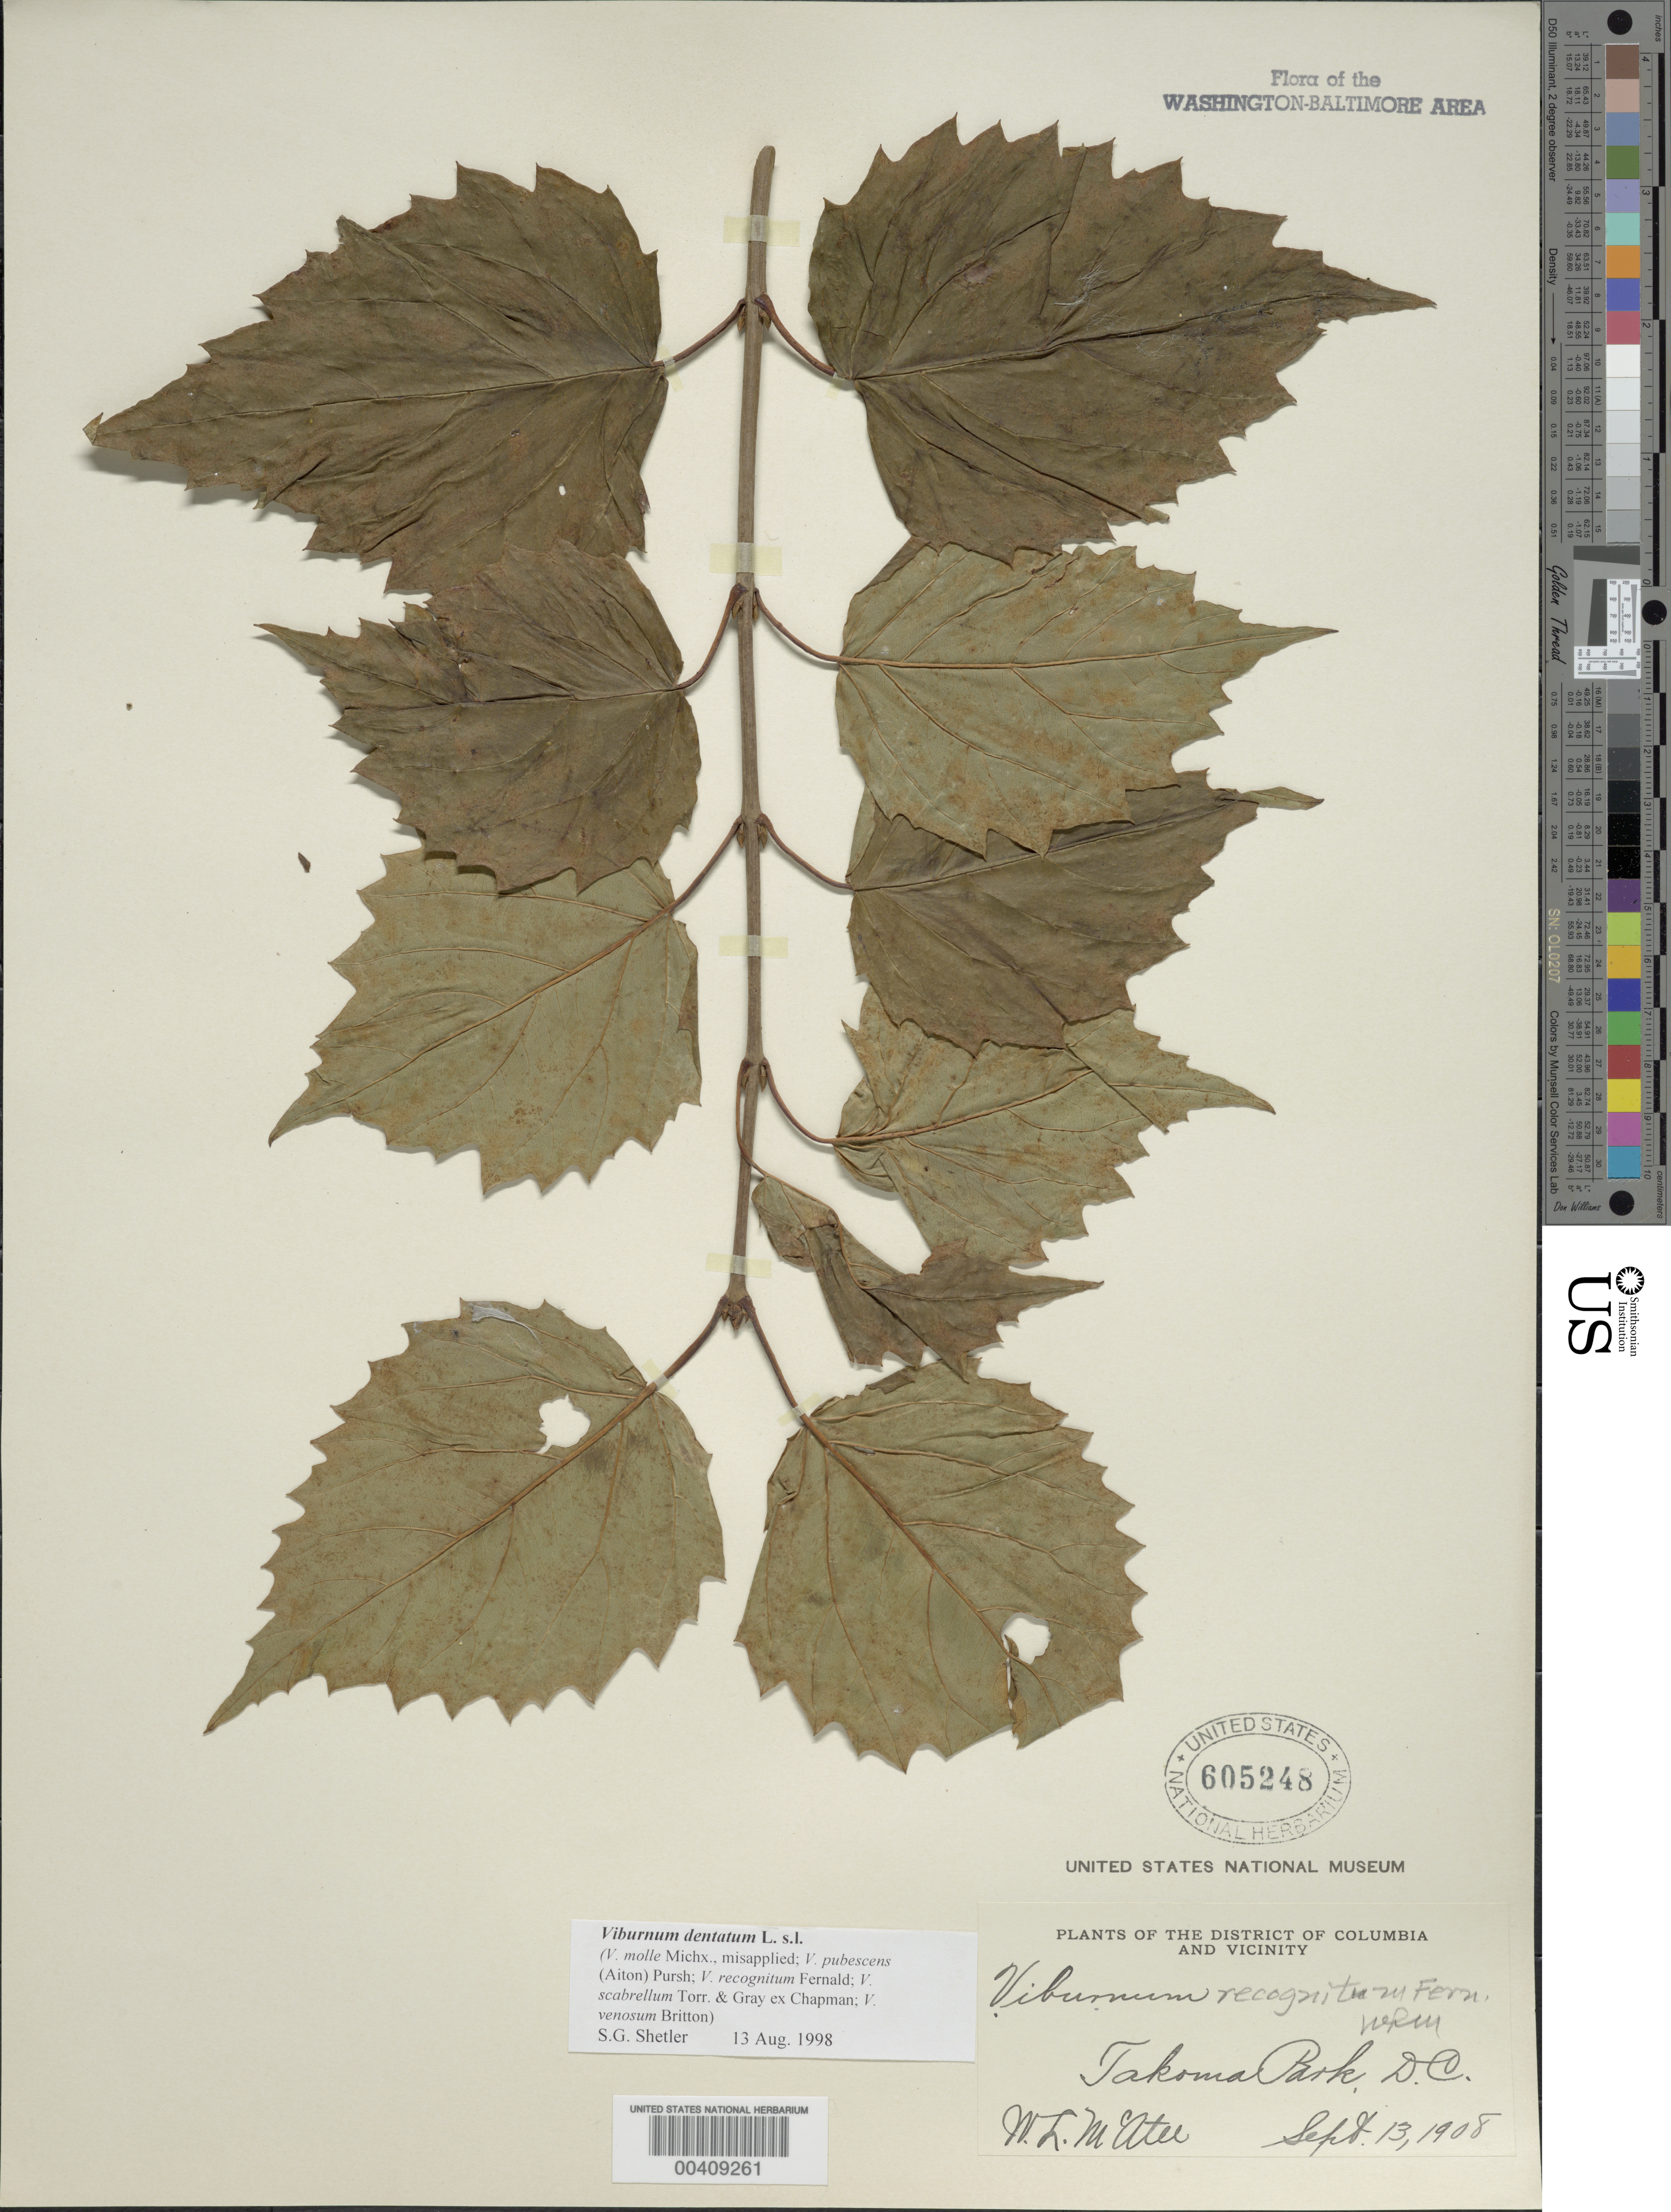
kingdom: Plantae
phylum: Tracheophyta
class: Magnoliopsida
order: Dipsacales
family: Viburnaceae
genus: Viburnum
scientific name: Viburnum dentatum var. recognitum ined.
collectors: W. McAtee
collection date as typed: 13 Sep 1908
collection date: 1908-09-13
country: United States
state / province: District of Columbia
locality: Takoma Park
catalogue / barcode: US 605248